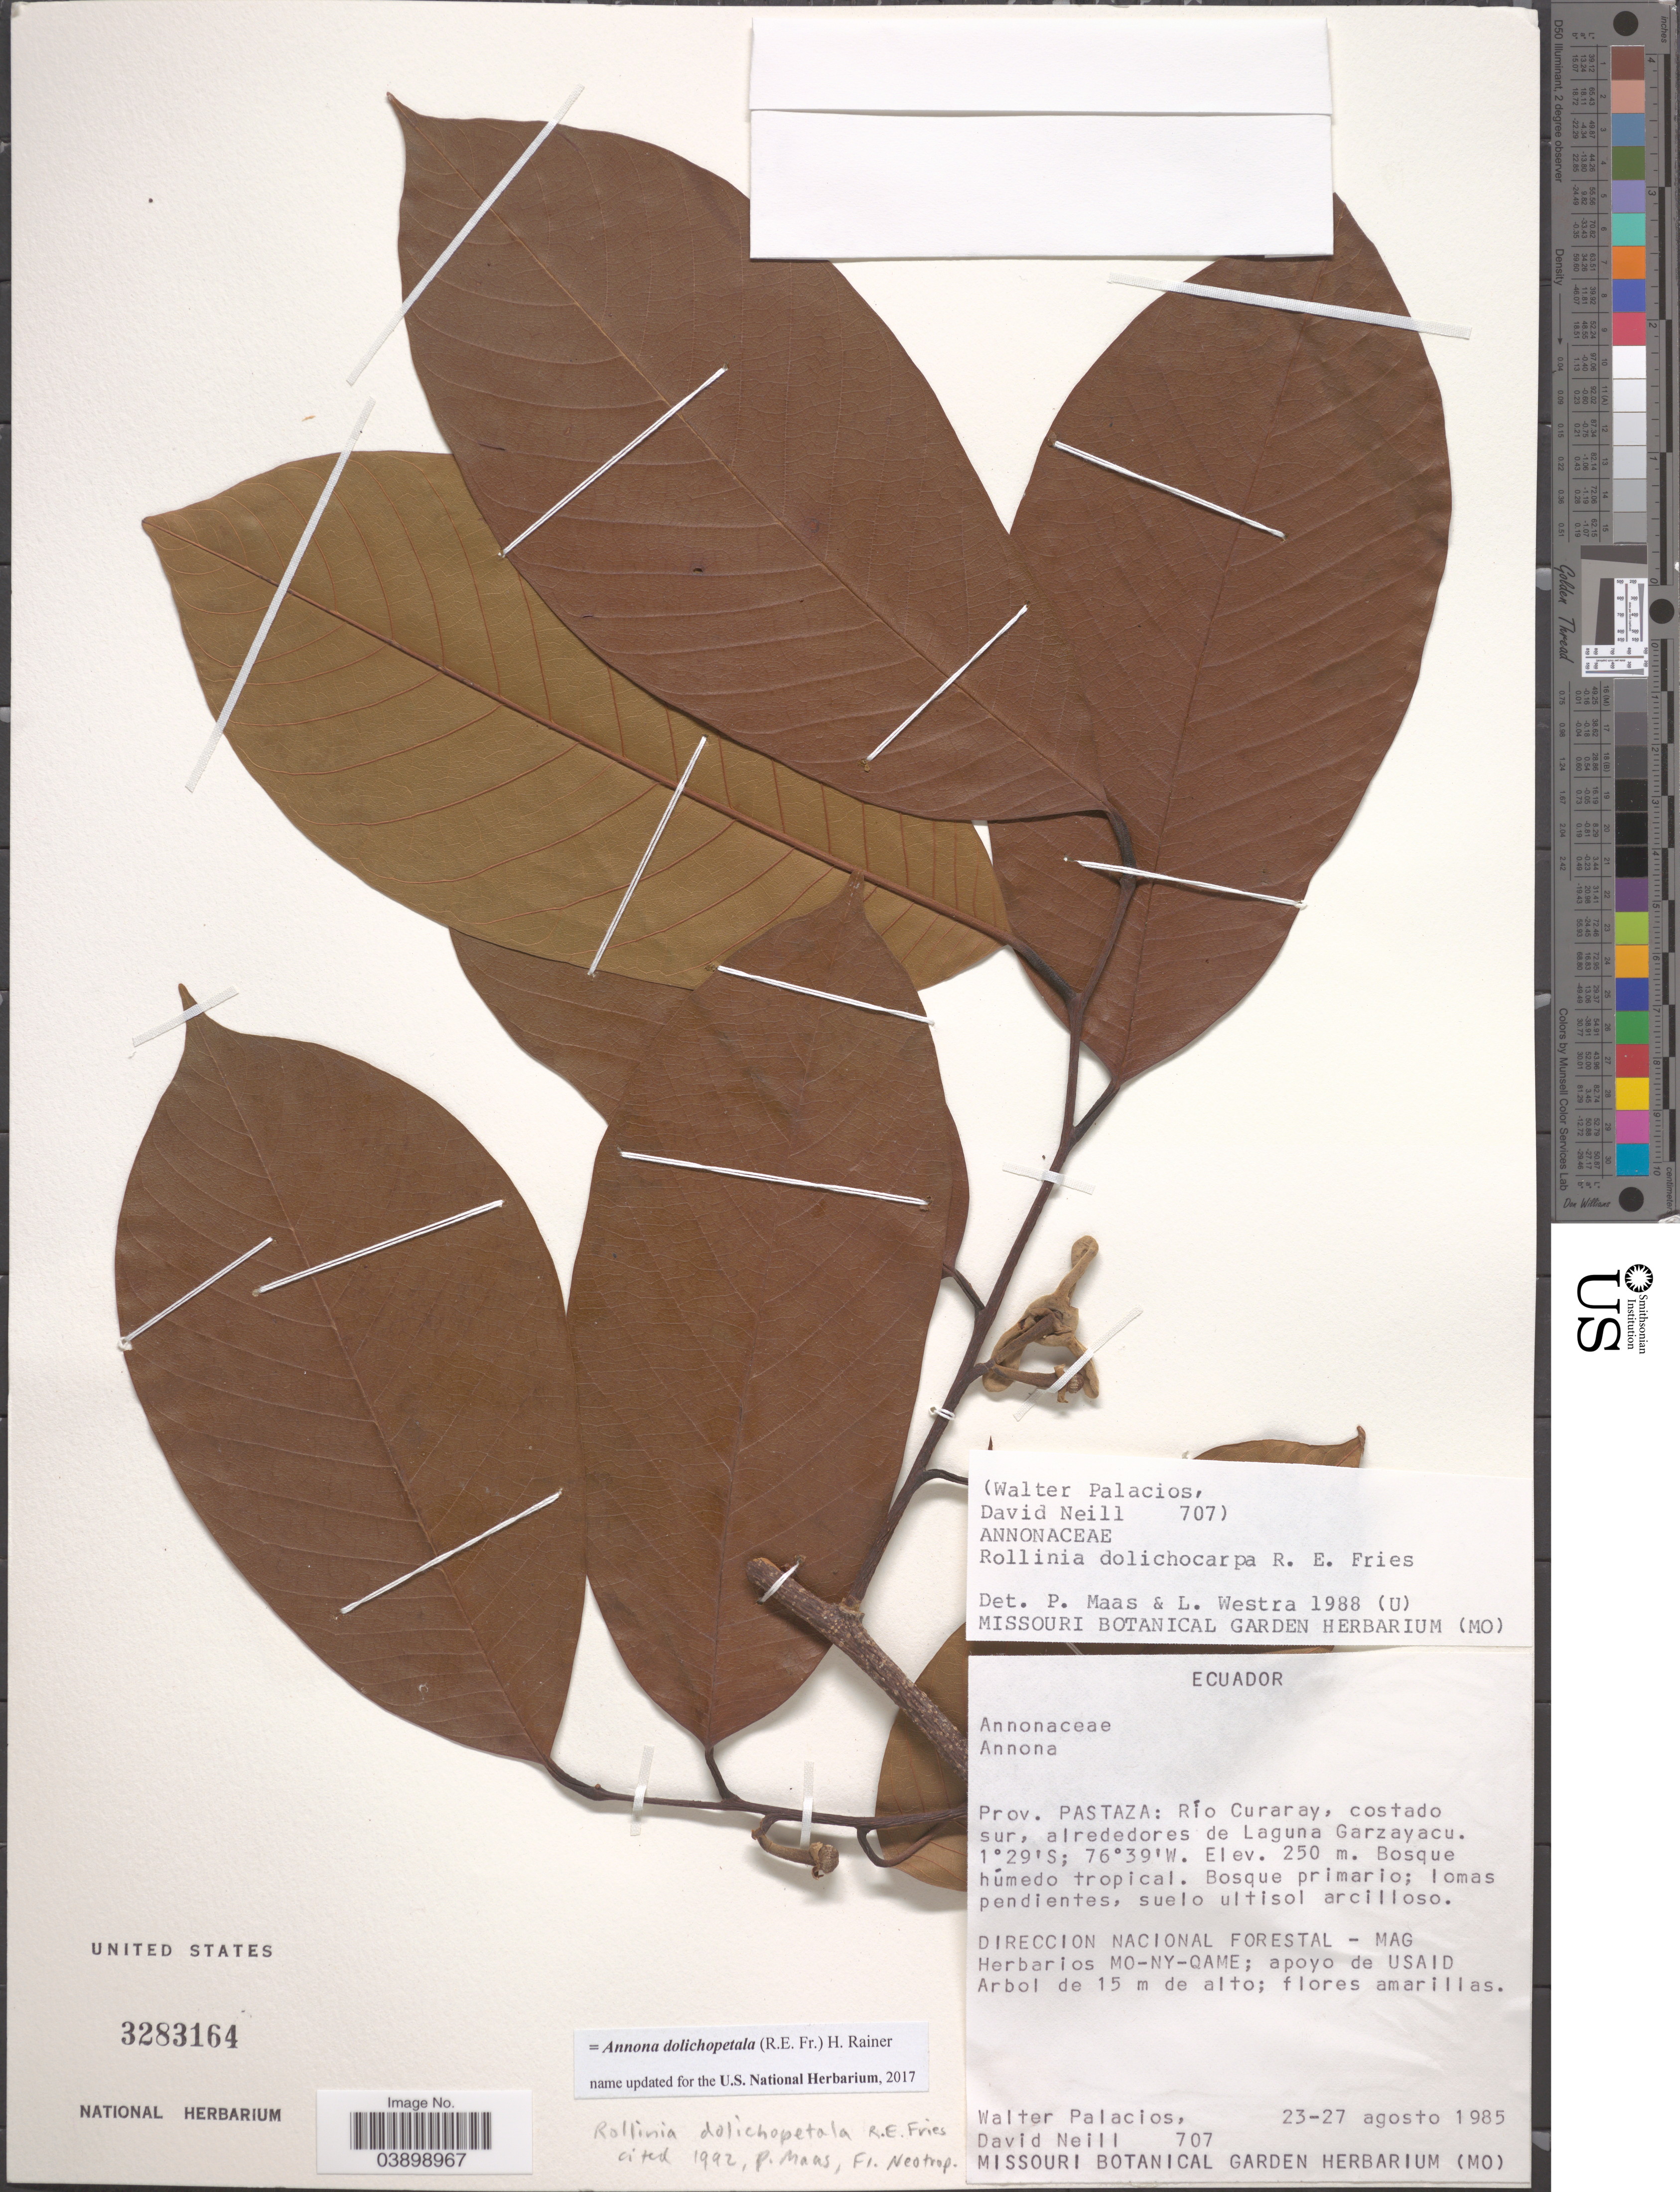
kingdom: Plantae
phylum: Tracheophyta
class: Magnoliopsida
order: Magnoliales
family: Annonaceae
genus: Annona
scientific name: Annona dolichopetala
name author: (R.E. Fr.) H. Rainer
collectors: W. Palacios & D. A. Neill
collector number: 707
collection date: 1985-08-23/1985-08-27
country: Ecuador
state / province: Pastaza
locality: Río Curaray, costado sur, alrededores de Laguna Garzayacu.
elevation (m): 250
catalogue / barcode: US 3283164